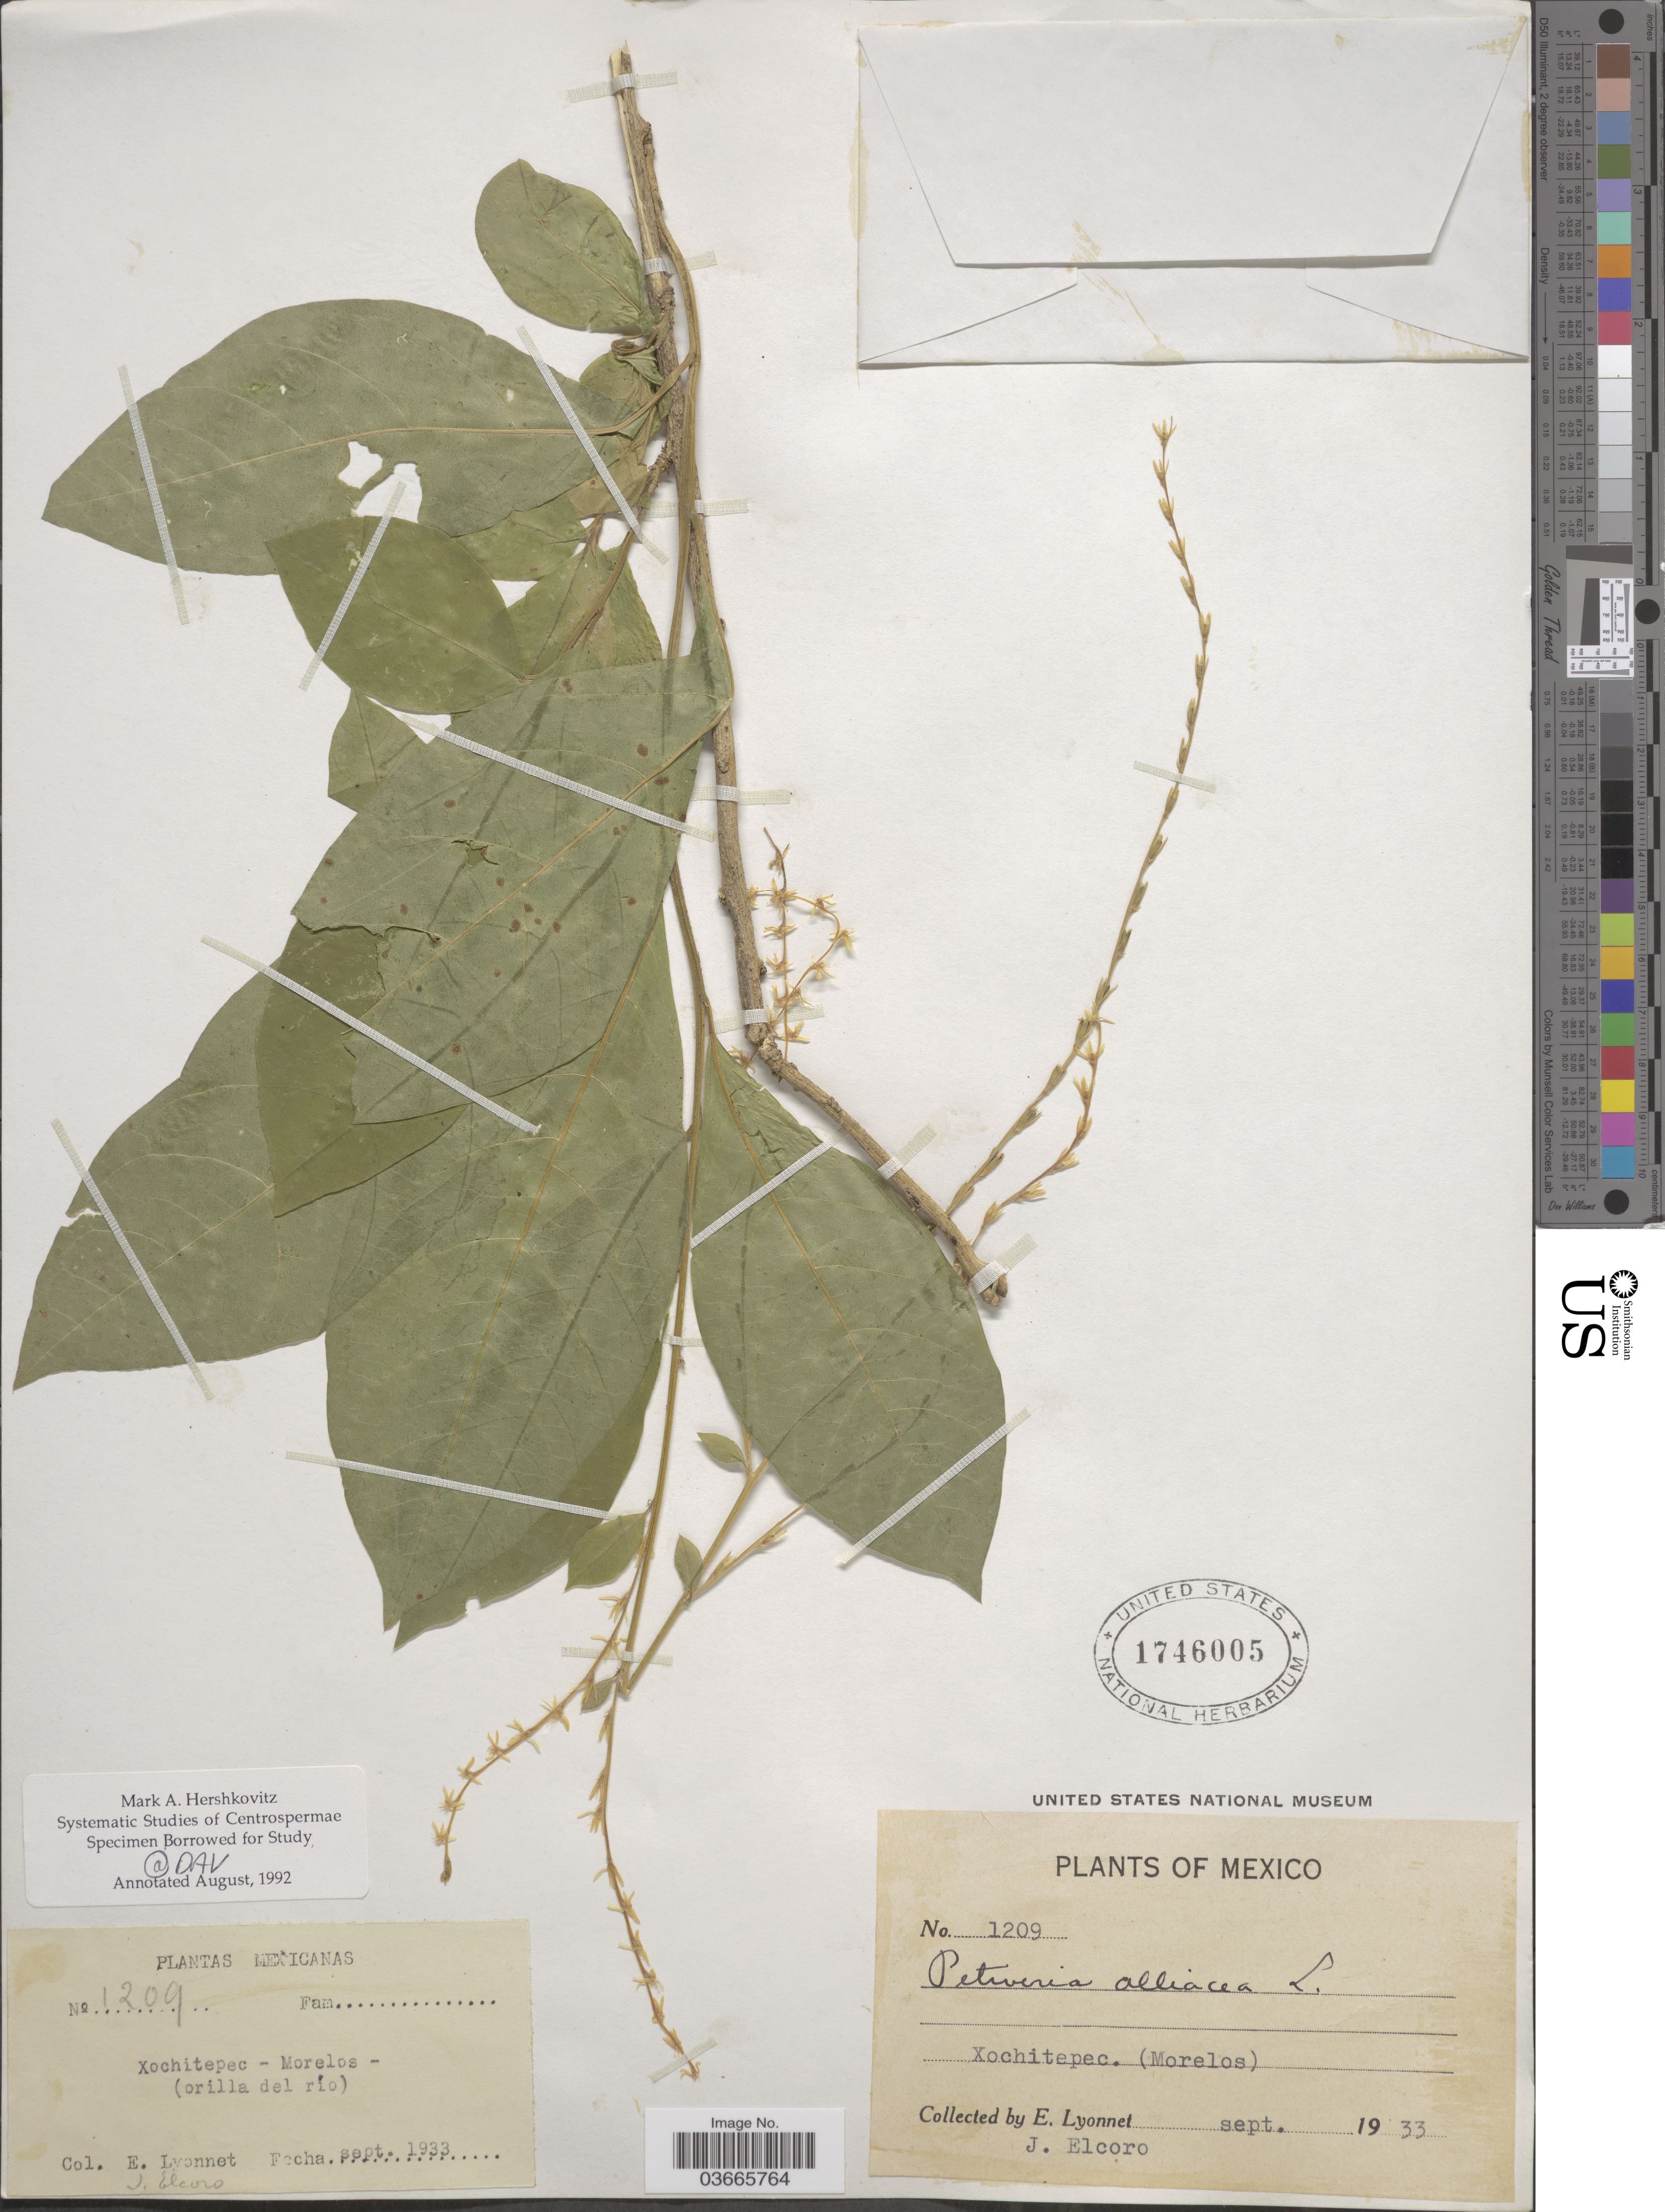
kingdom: Plantae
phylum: Tracheophyta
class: Magnoliopsida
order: Caryophyllales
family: Phytolaccaceae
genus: Petiveria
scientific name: Petiveria alliacea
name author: L.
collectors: E. Lyonnet & J. Elcoro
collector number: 1209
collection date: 1933-09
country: Mexico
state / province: Morelos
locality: Xochitepec - Morelos - (orilla del rio).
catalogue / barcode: US 1746005